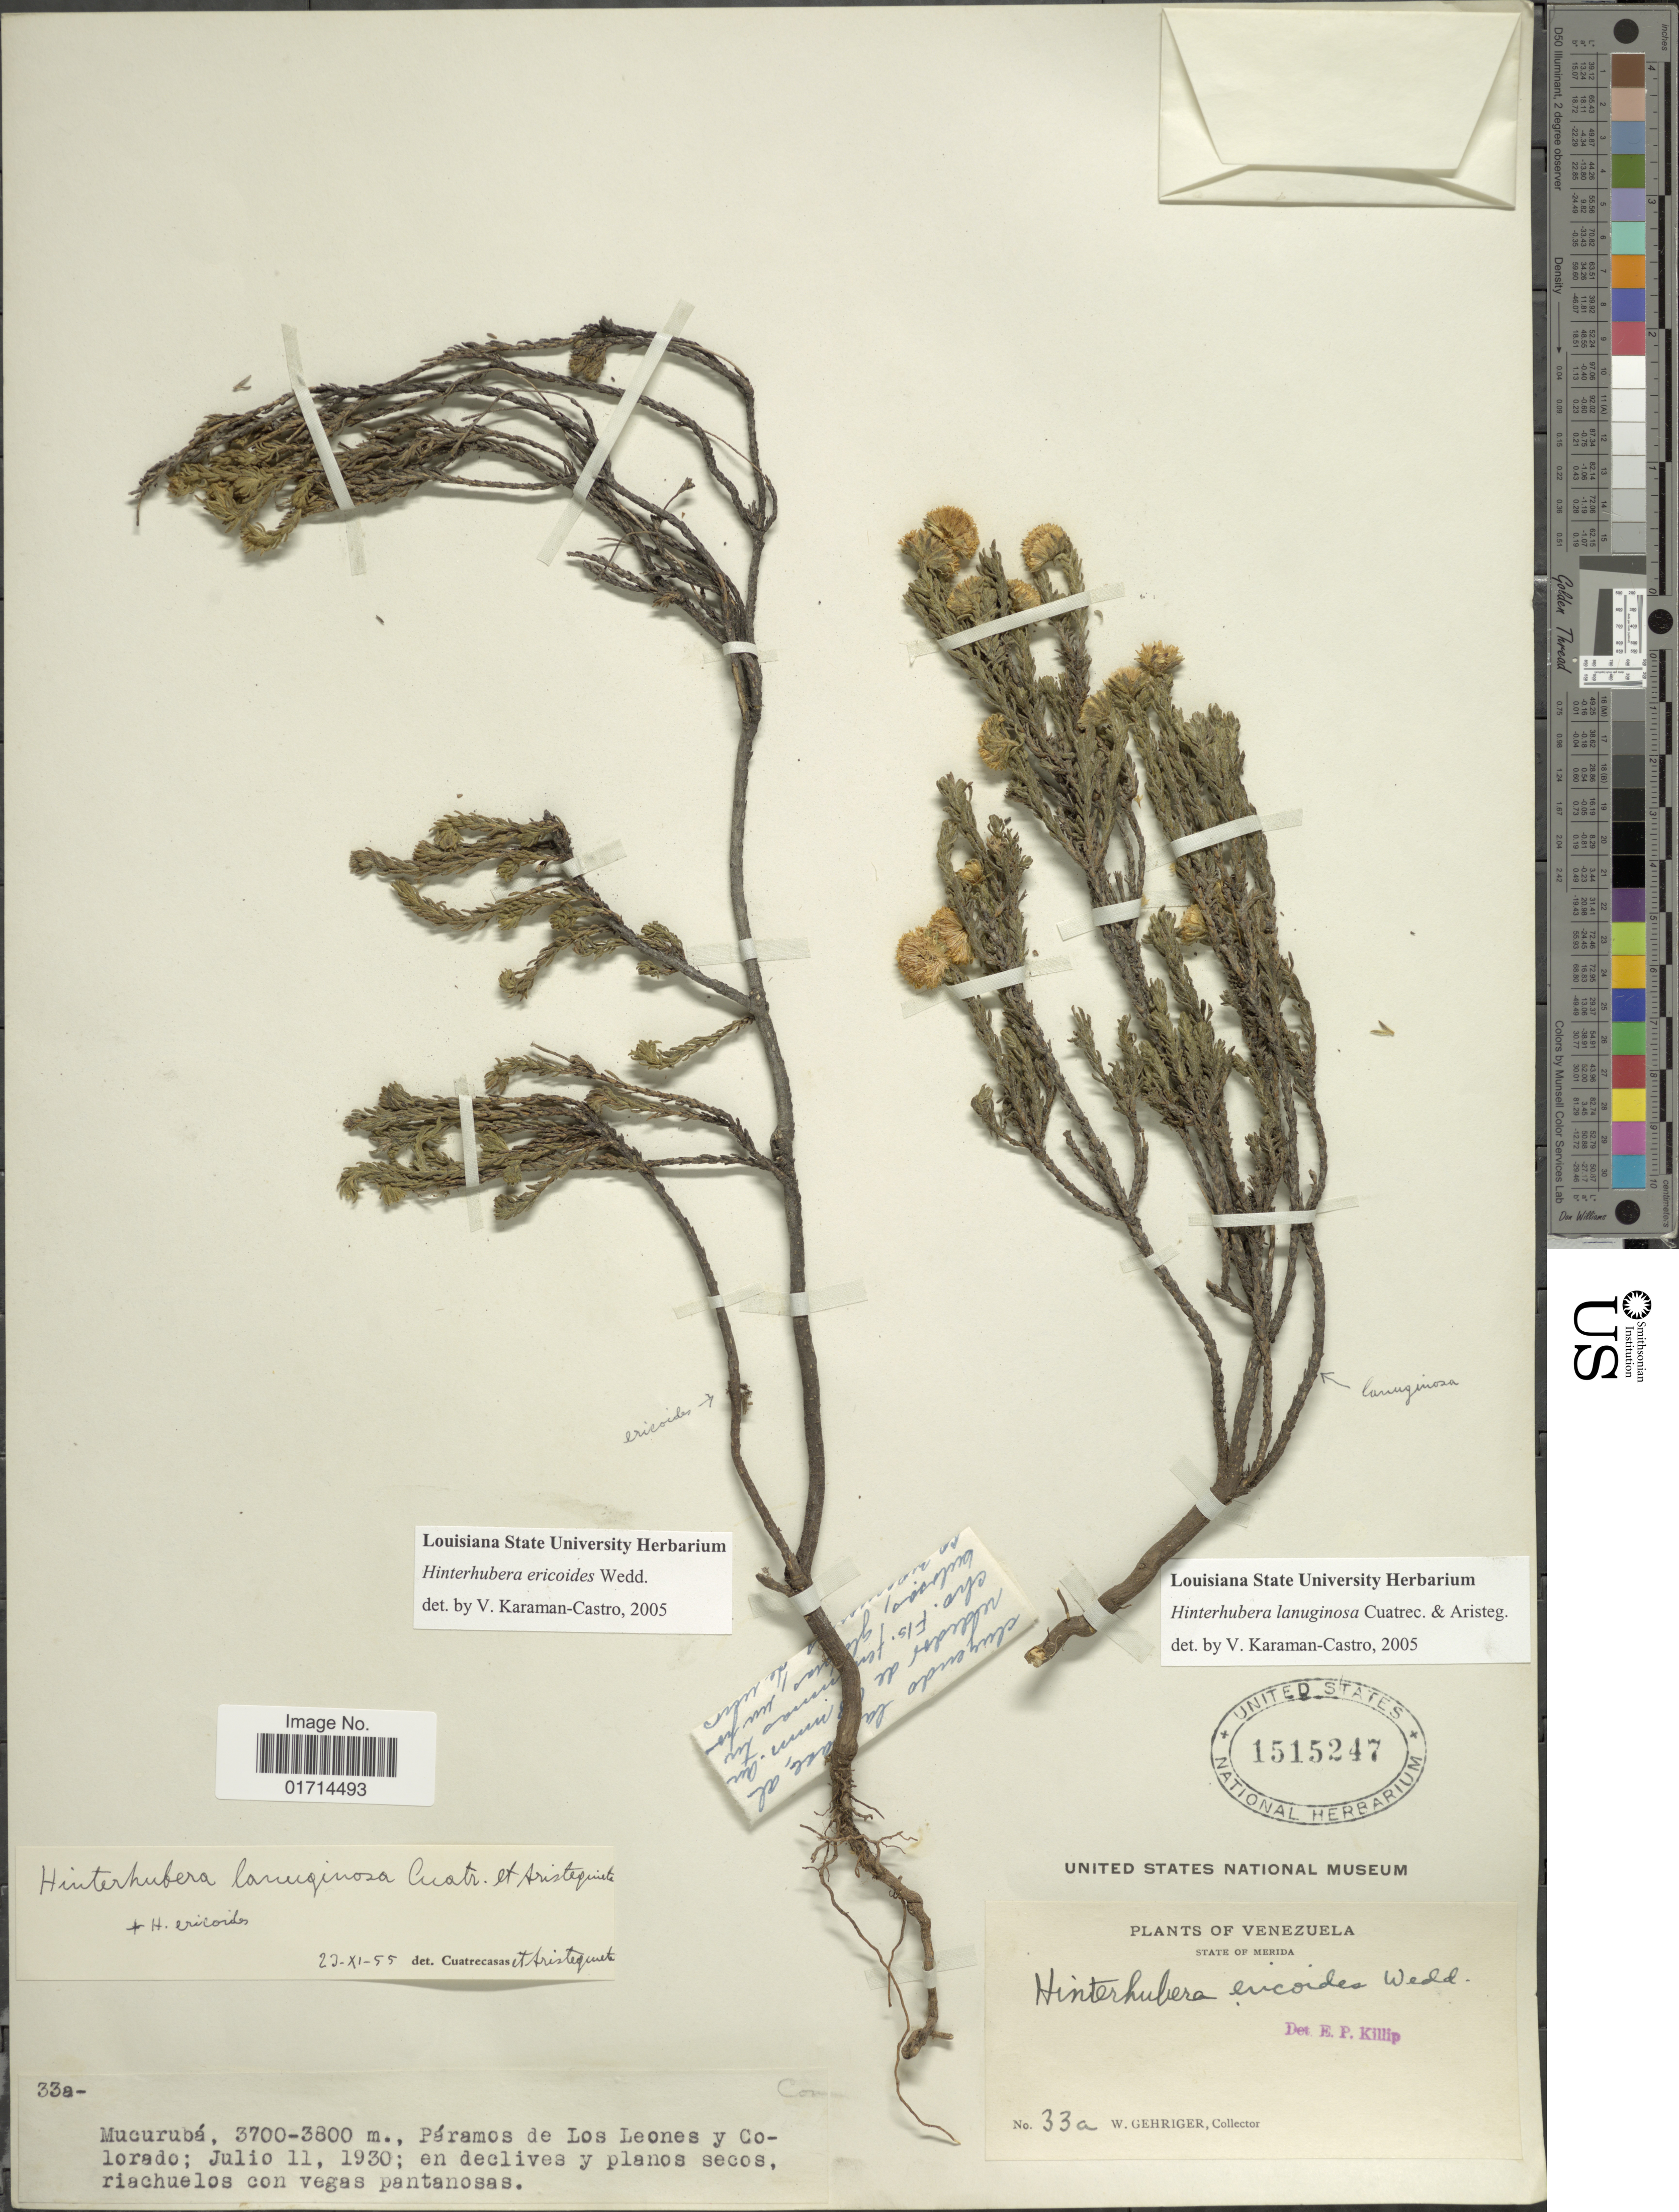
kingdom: Plantae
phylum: Tracheophyta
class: Magnoliopsida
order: Asterales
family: Asteraceae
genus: Hinterhubera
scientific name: Hinterhubera lanuginosa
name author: Cuatrec. & Aristeg.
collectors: W. Gehriger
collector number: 33a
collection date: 1930-07-11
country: Venezuela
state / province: Mérida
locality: State of Merida, Paramos de Los Leones y Colorado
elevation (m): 3700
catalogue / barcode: US 1515247